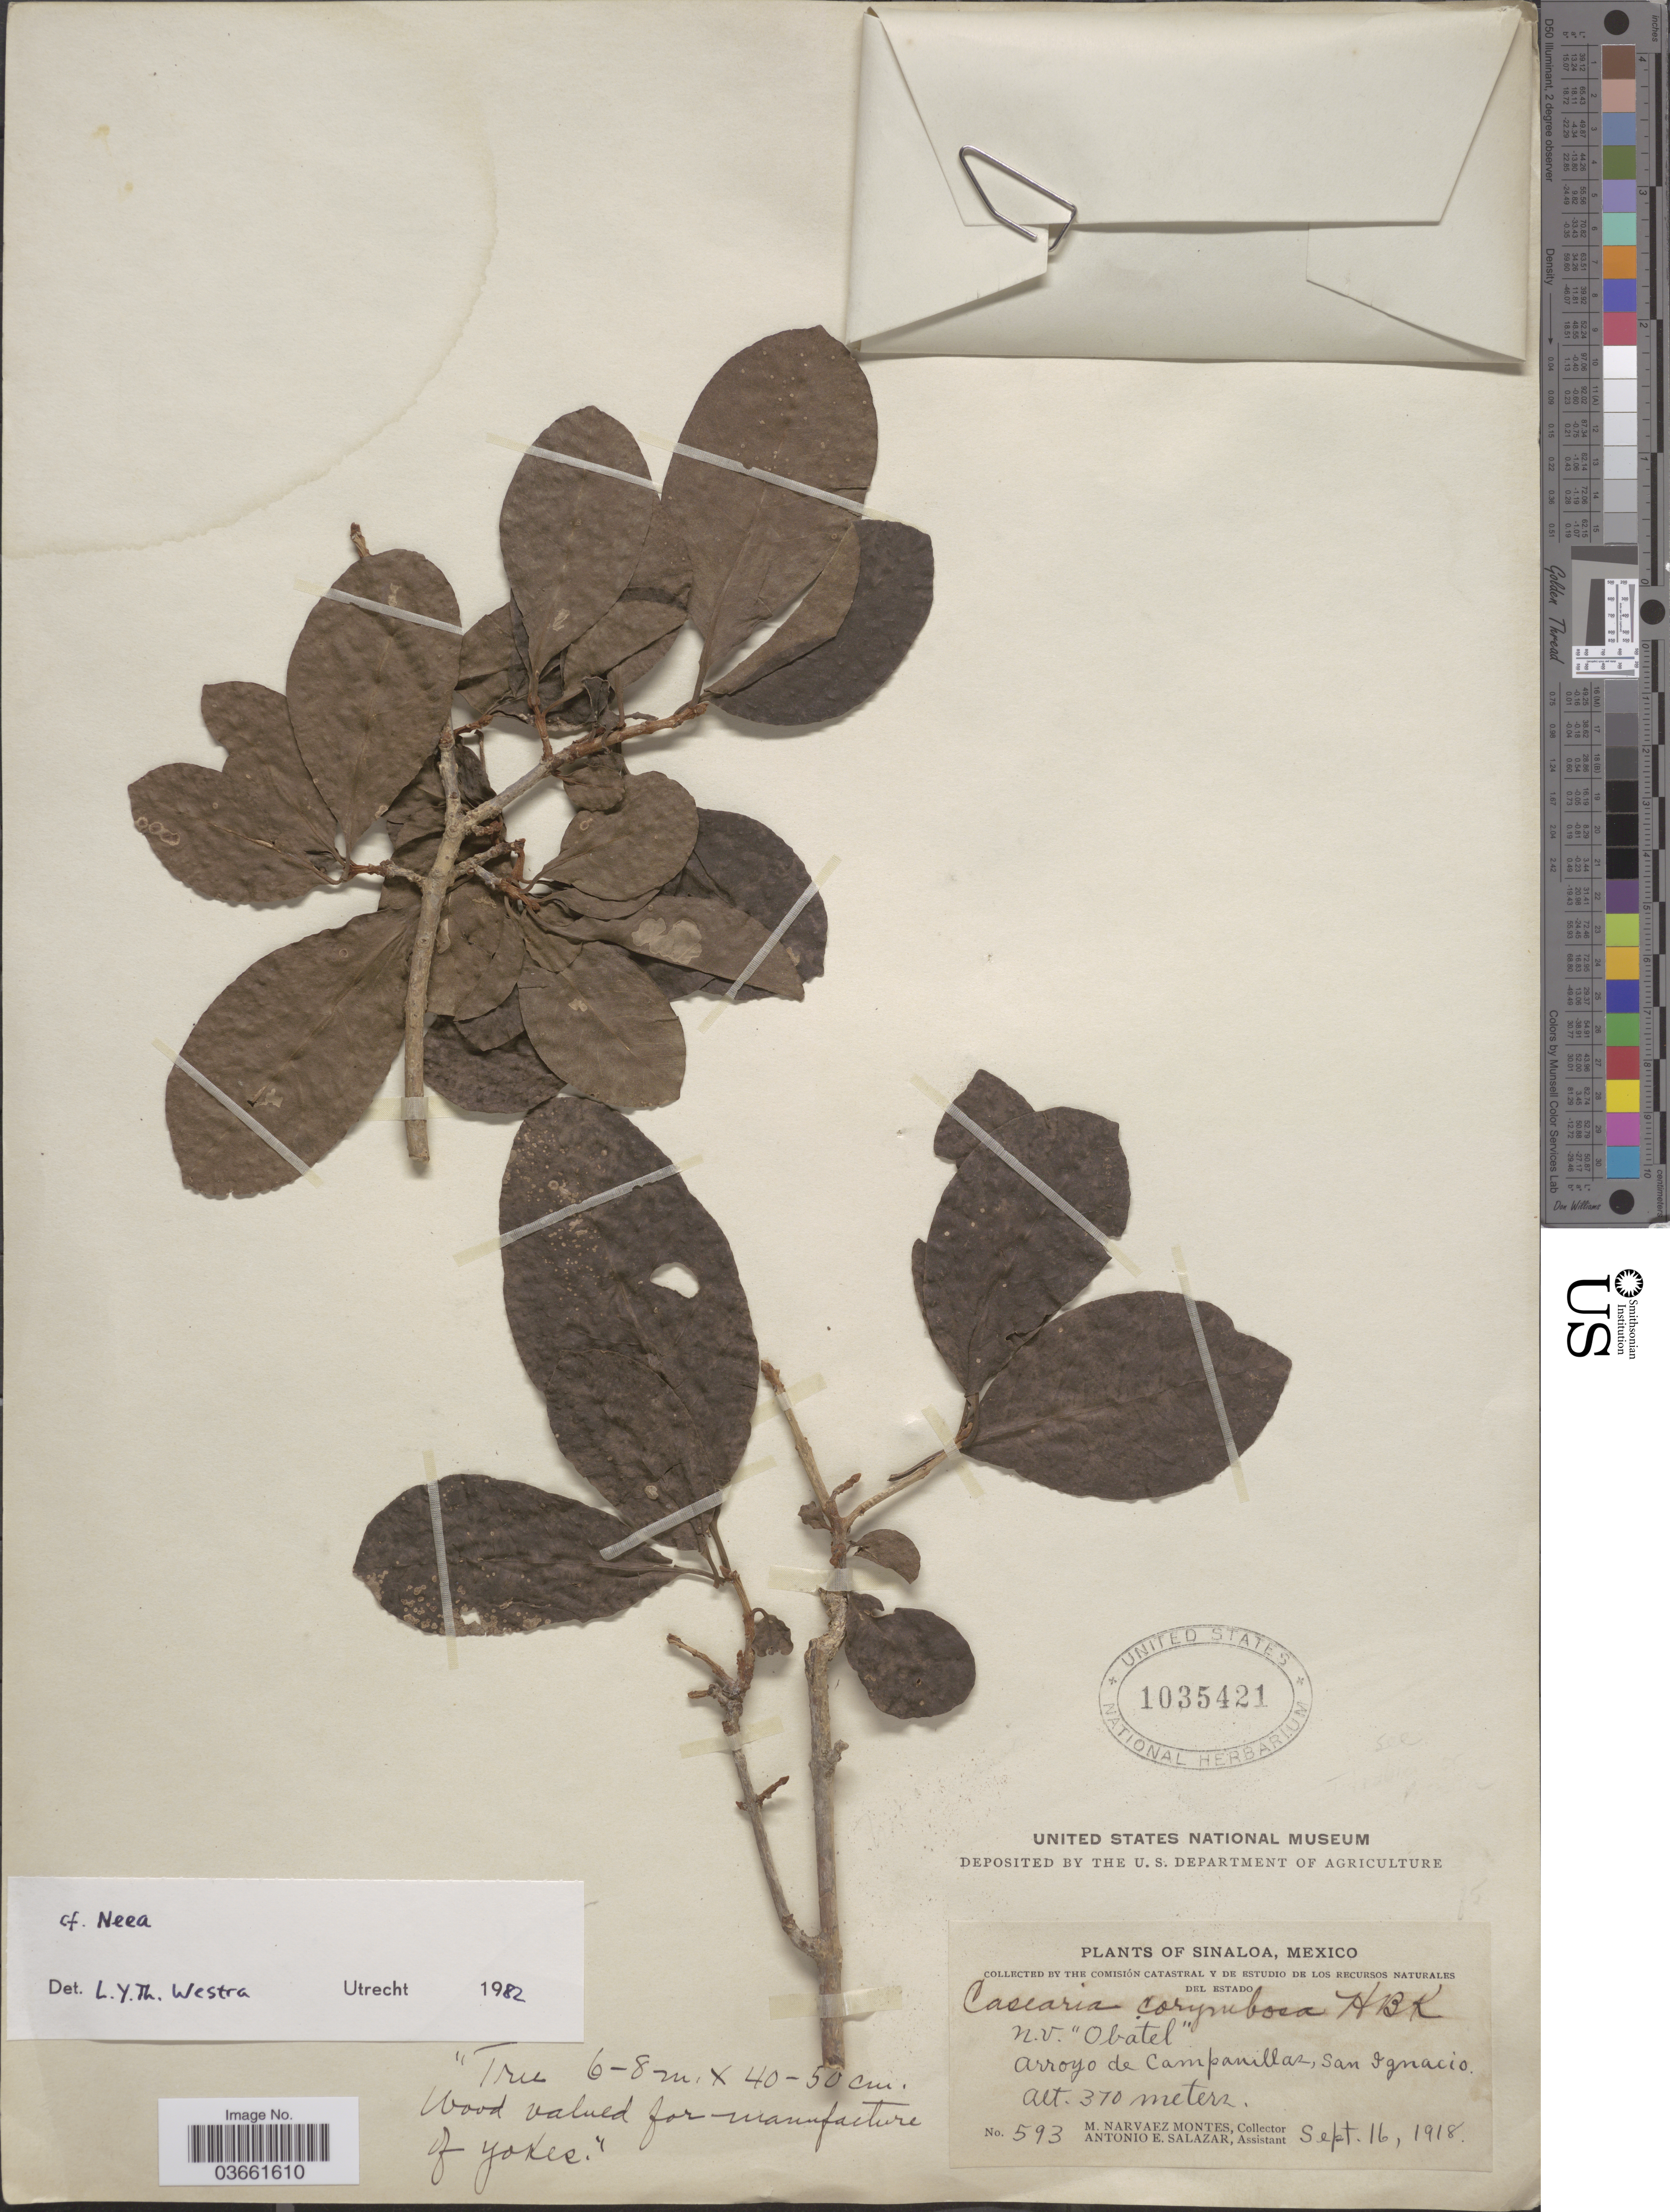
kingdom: Plantae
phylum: Tracheophyta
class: Magnoliopsida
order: Caryophyllales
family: Nyctaginaceae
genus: Neea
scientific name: Neea sp.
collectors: M. Narvaez-Montes & A. E. Salazar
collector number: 593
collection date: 1918-09-16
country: Mexico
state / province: Sinaloa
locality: Arroyo de Campanillas, San Ignacio.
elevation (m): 370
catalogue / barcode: US 1035421